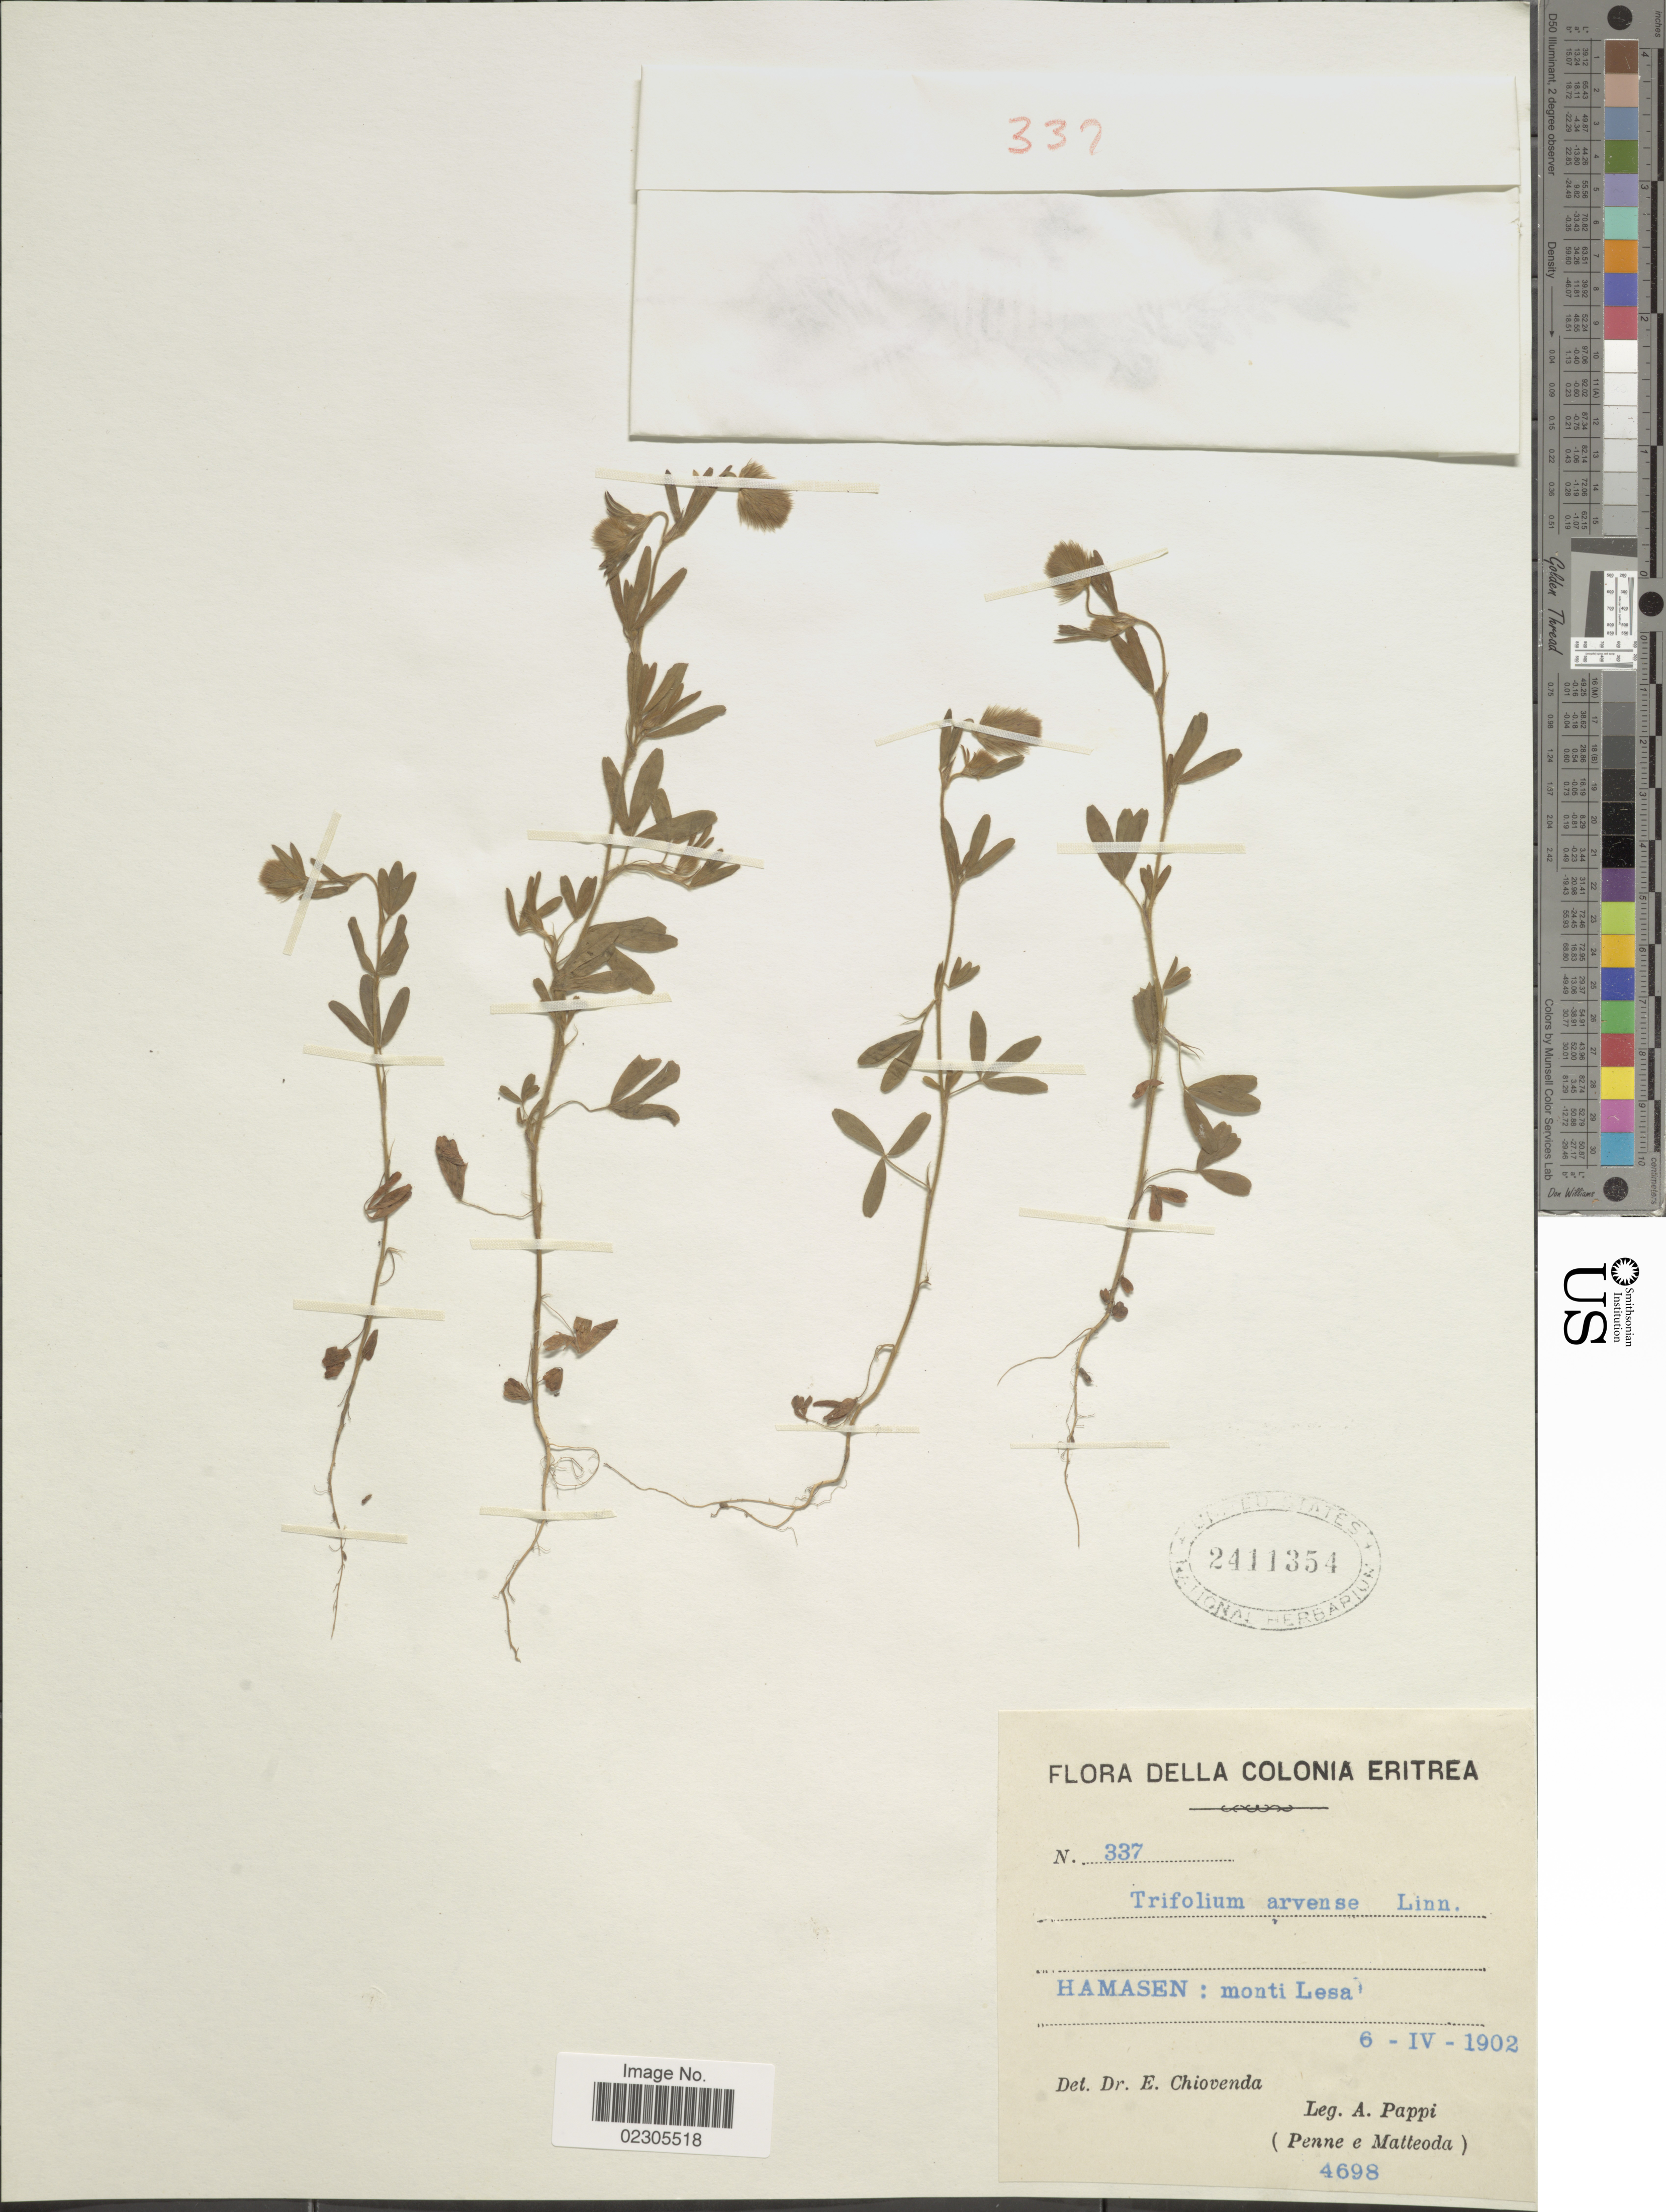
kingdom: Plantae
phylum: Tracheophyta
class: Magnoliopsida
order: Fabales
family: Fabaceae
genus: Trifolium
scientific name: Trifolium arvense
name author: L.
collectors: A. Pappi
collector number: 337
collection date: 1902-04-06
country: Eritrea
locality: Hamasen: Monti Lesa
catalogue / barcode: US 2411354